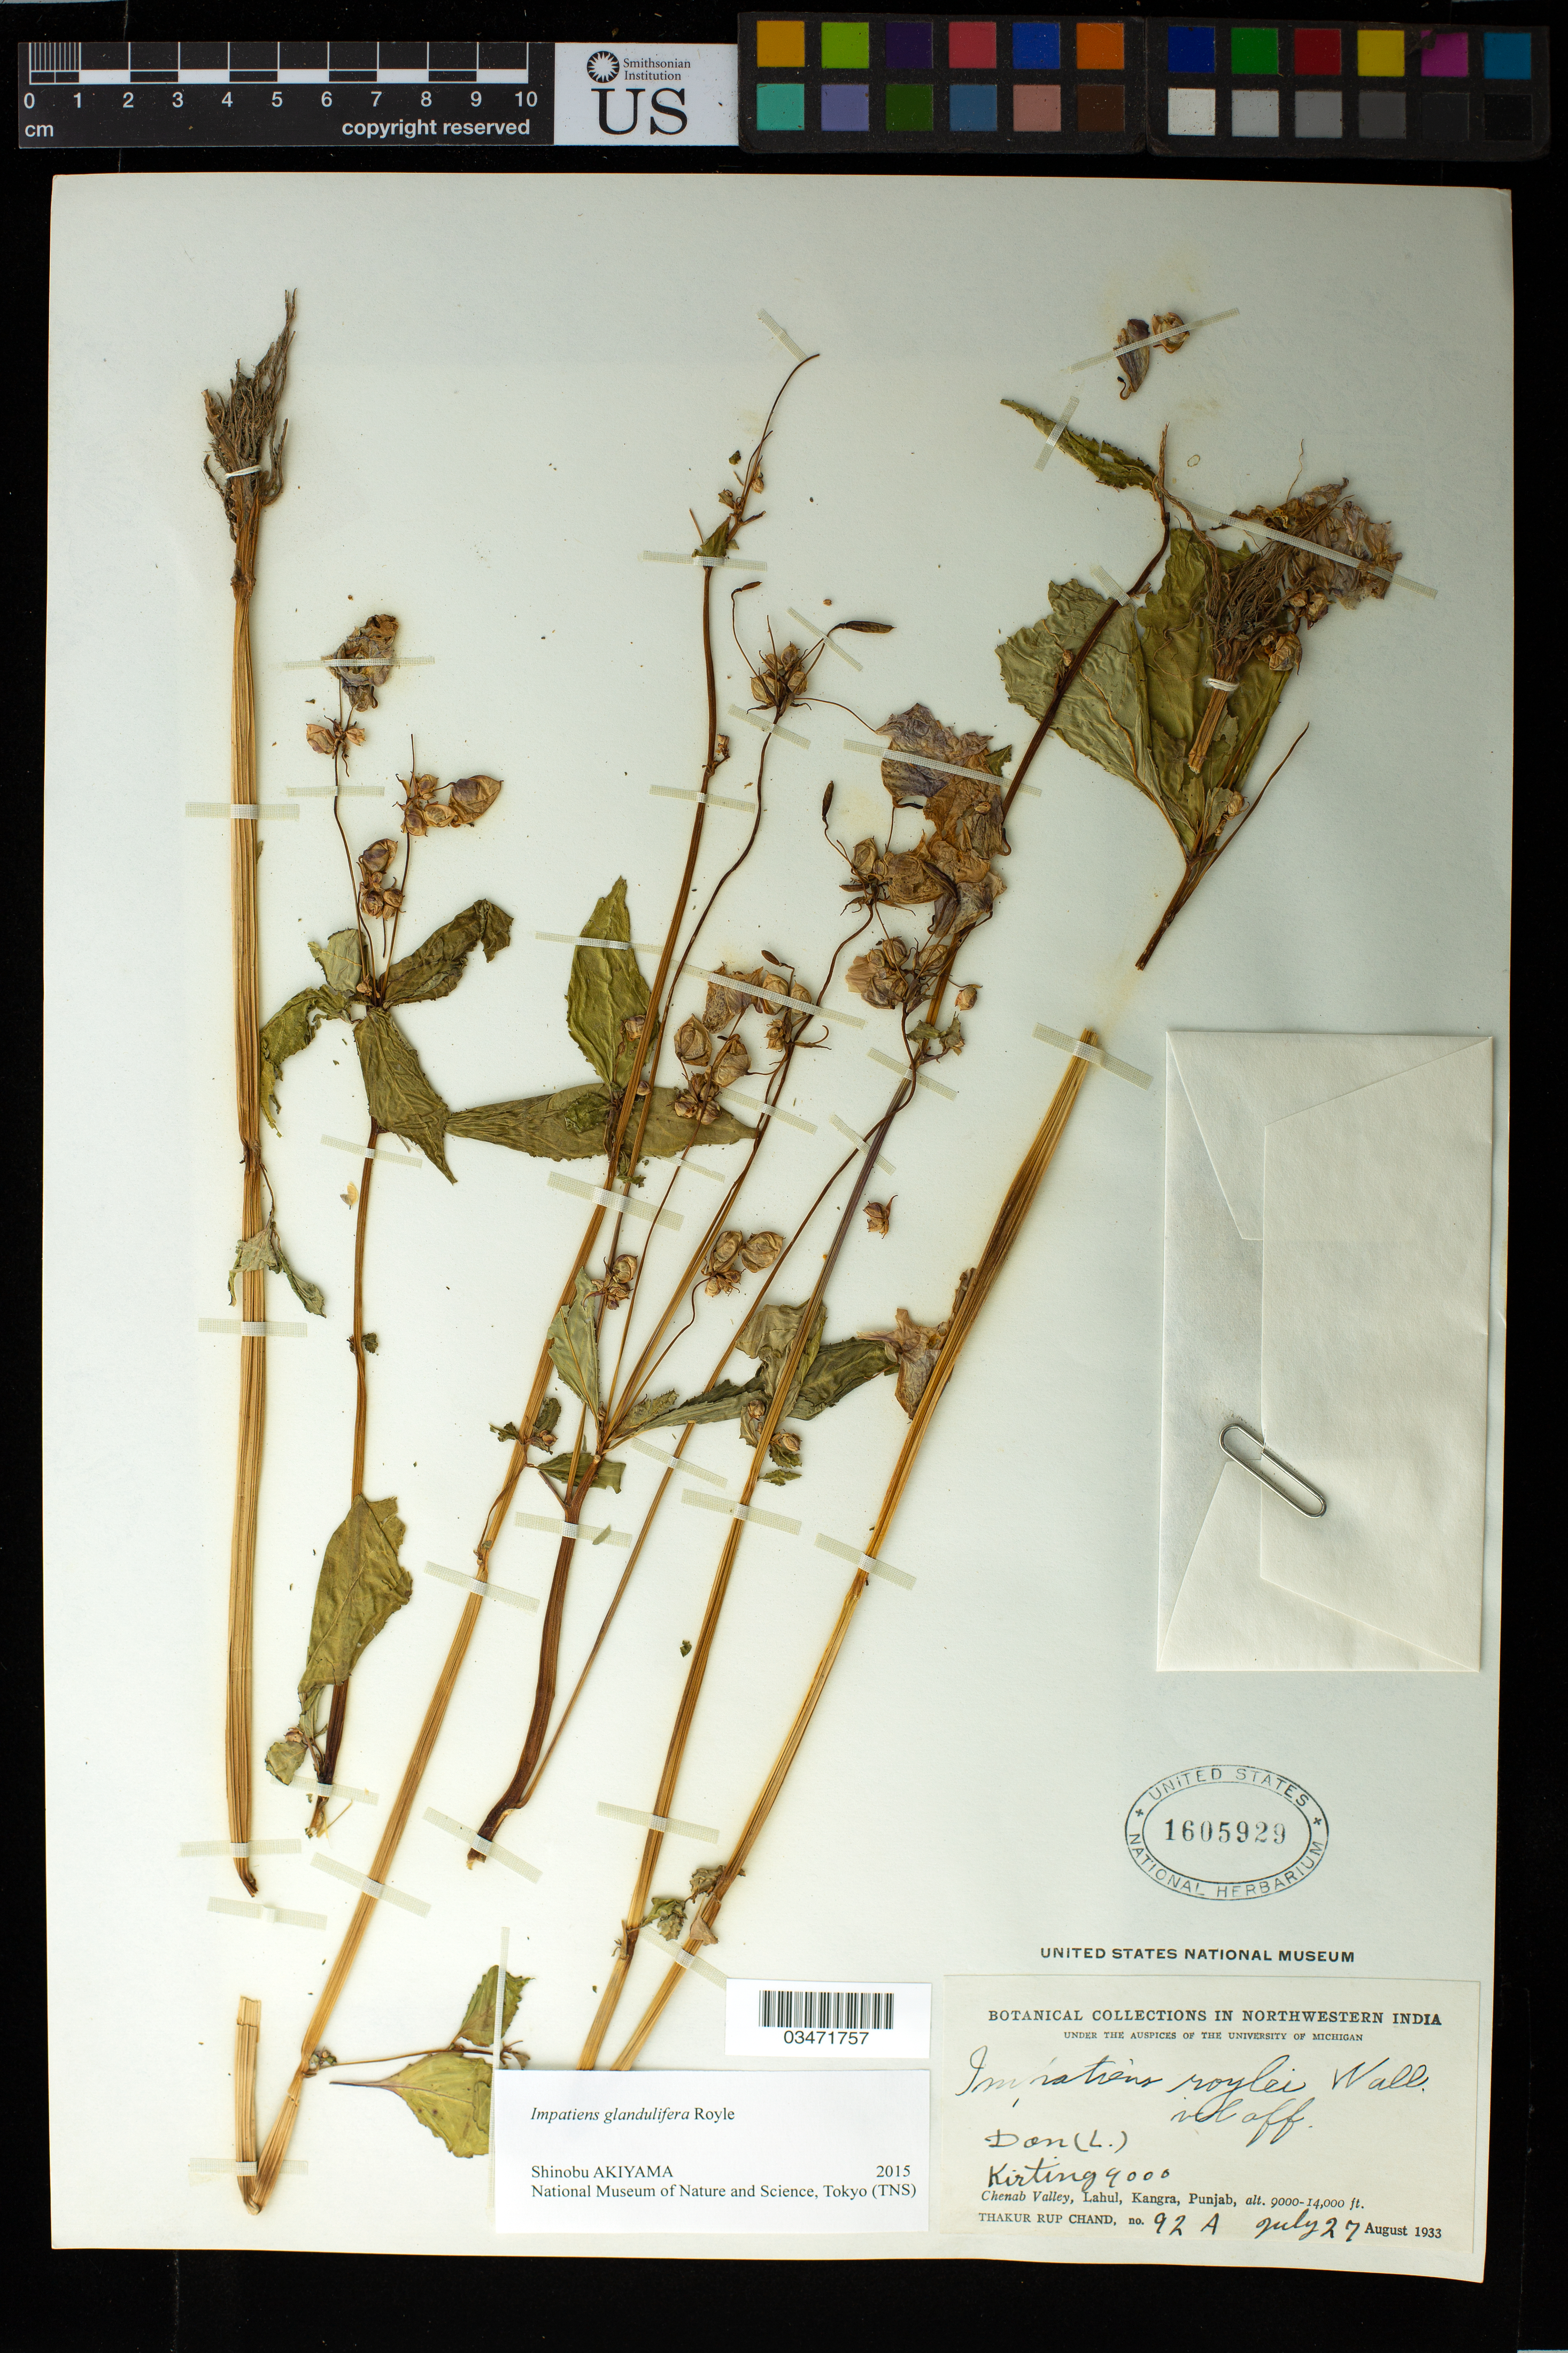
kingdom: Plantae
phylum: Tracheophyta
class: Magnoliopsida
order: Ericales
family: Balsaminaceae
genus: Impatiens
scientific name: Impatiens glandulifera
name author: Royle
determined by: Akiyama, Shinobu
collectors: T. R. Chand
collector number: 92A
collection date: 1933-07-27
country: India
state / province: Punjab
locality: Chenab Valley, Lahul, Kangra, Punjab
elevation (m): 2743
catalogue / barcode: US 1605929